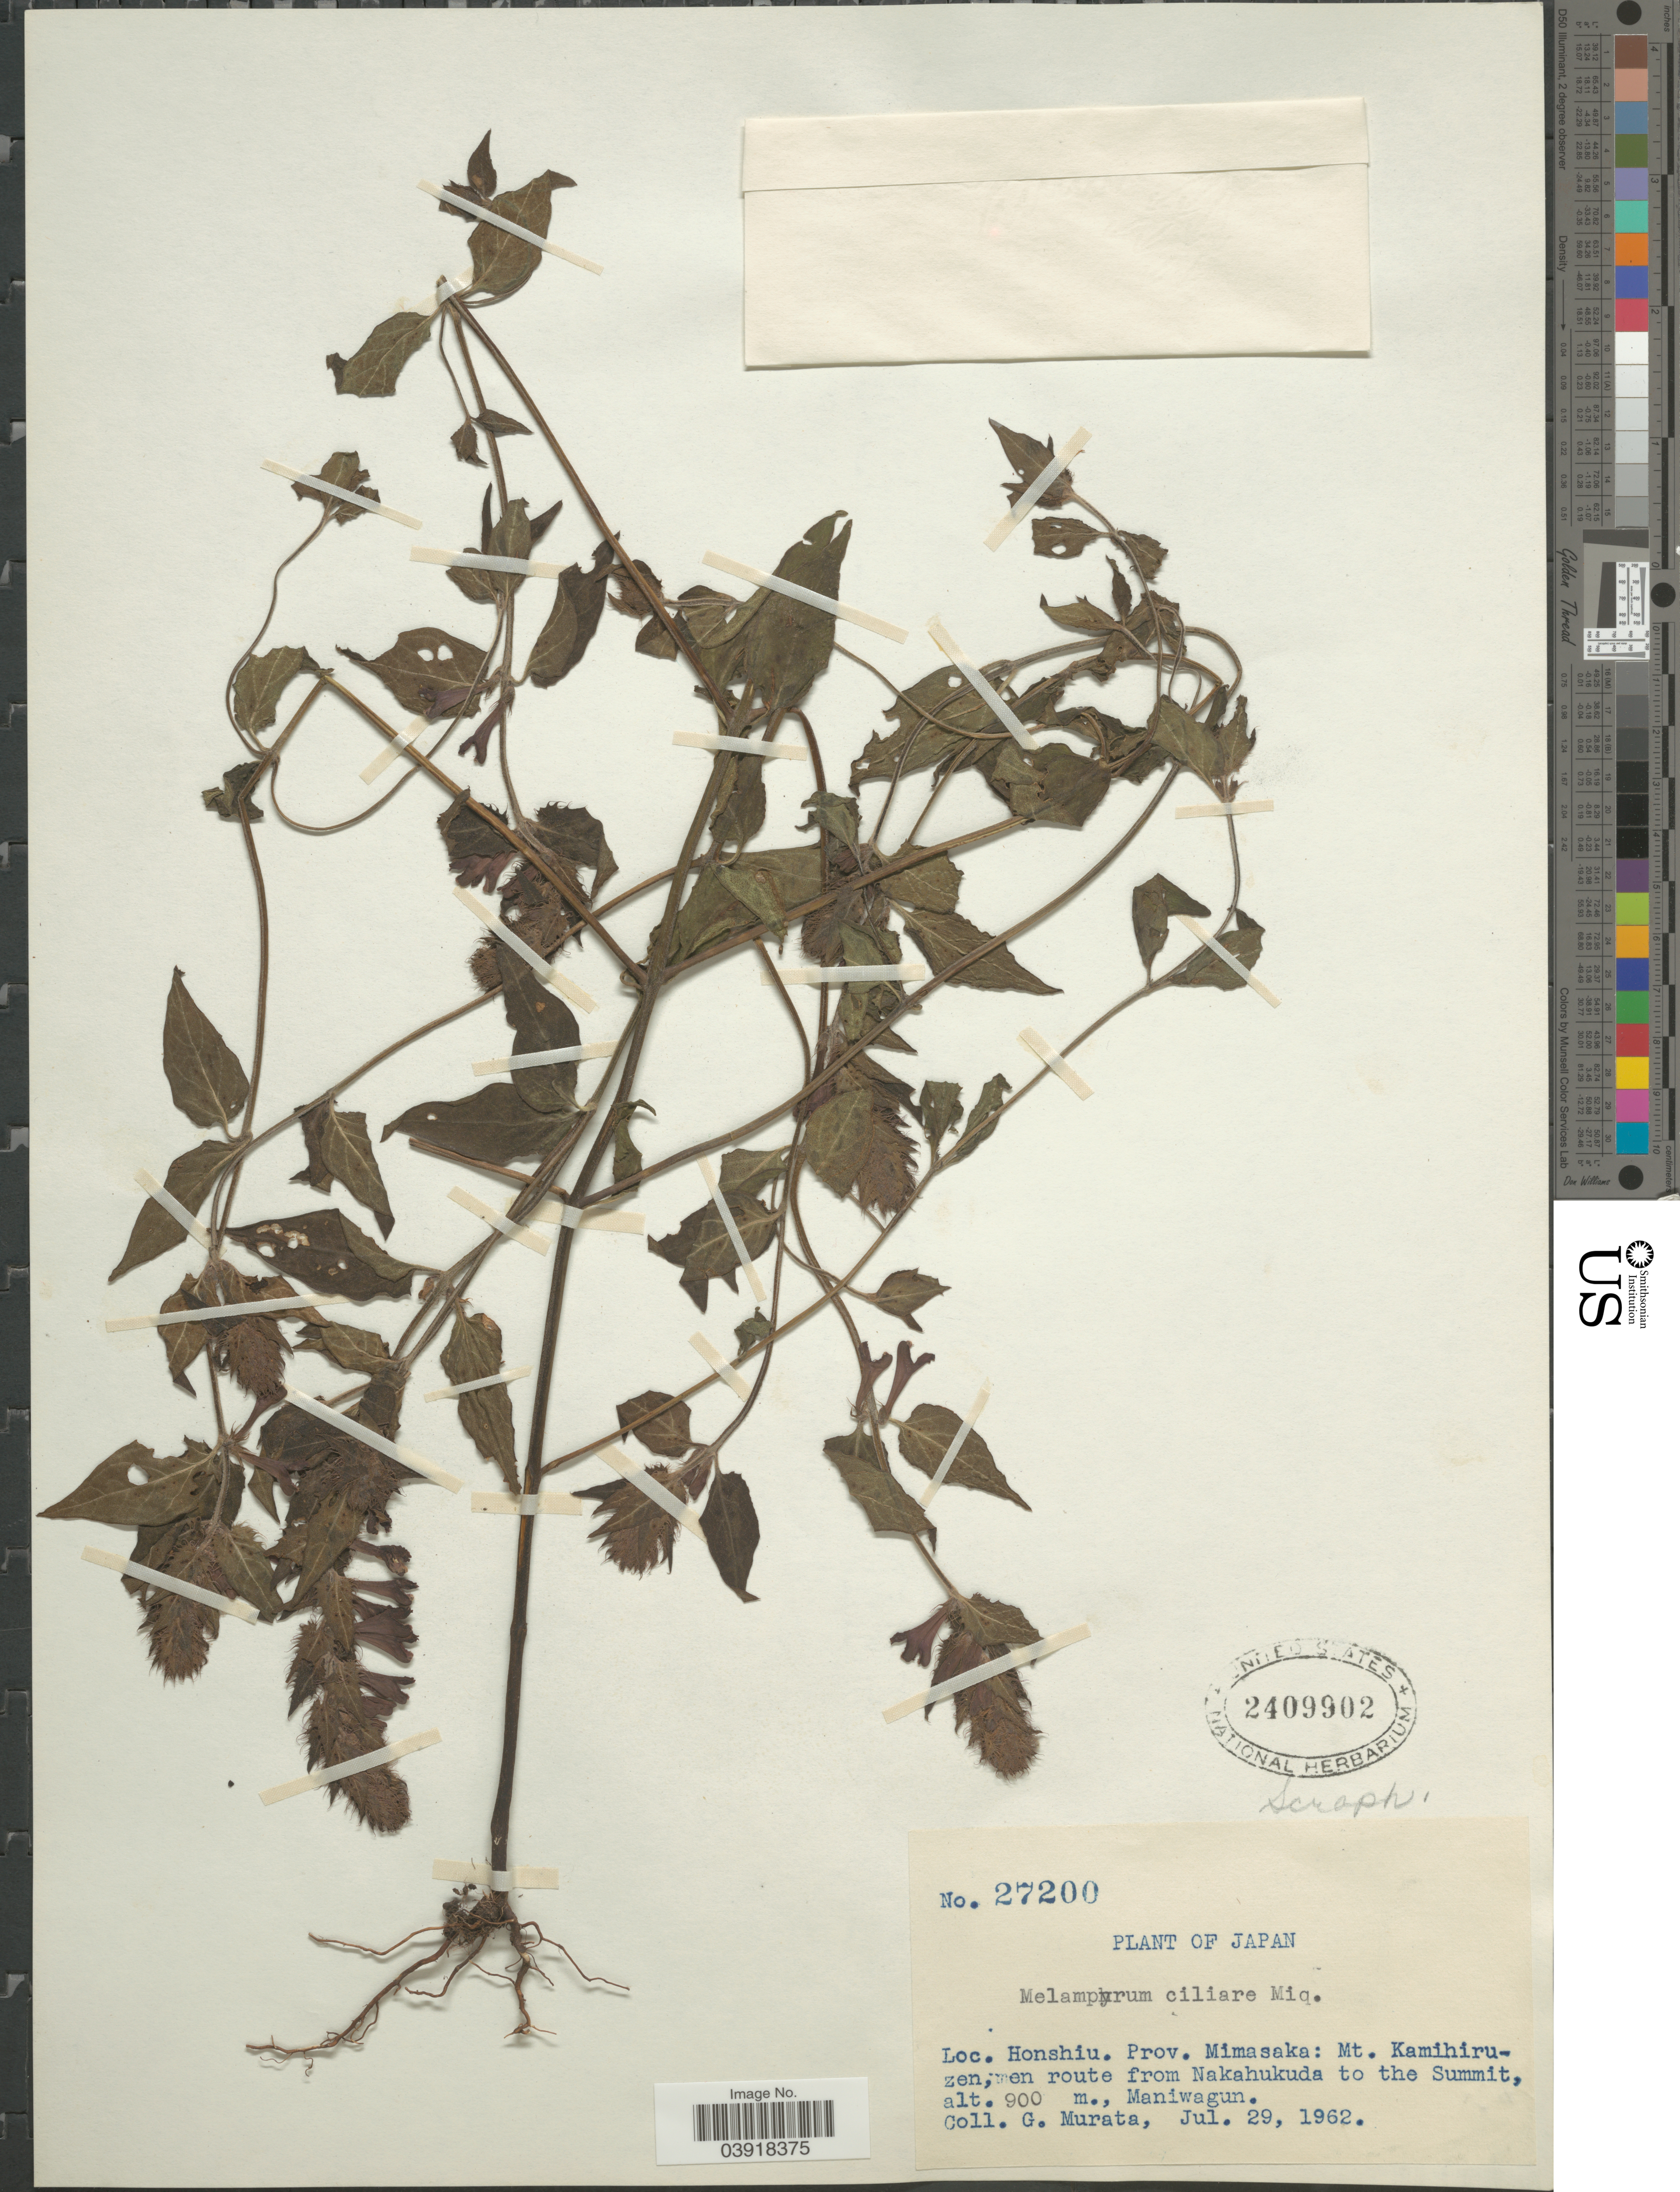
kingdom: Plantae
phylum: Tracheophyta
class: Magnoliopsida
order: Lamiales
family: Orobanchaceae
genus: Melampyrum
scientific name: Melampyrum ciliare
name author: Miq.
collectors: G. Murata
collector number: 27200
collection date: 1962-07-29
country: Japan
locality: Honshiu. Prov. Mimasaka: Mt. Kamihiruzen, en route from Nakahukuda to the Summit, Maniwagun.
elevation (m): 900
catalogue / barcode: US 2409902